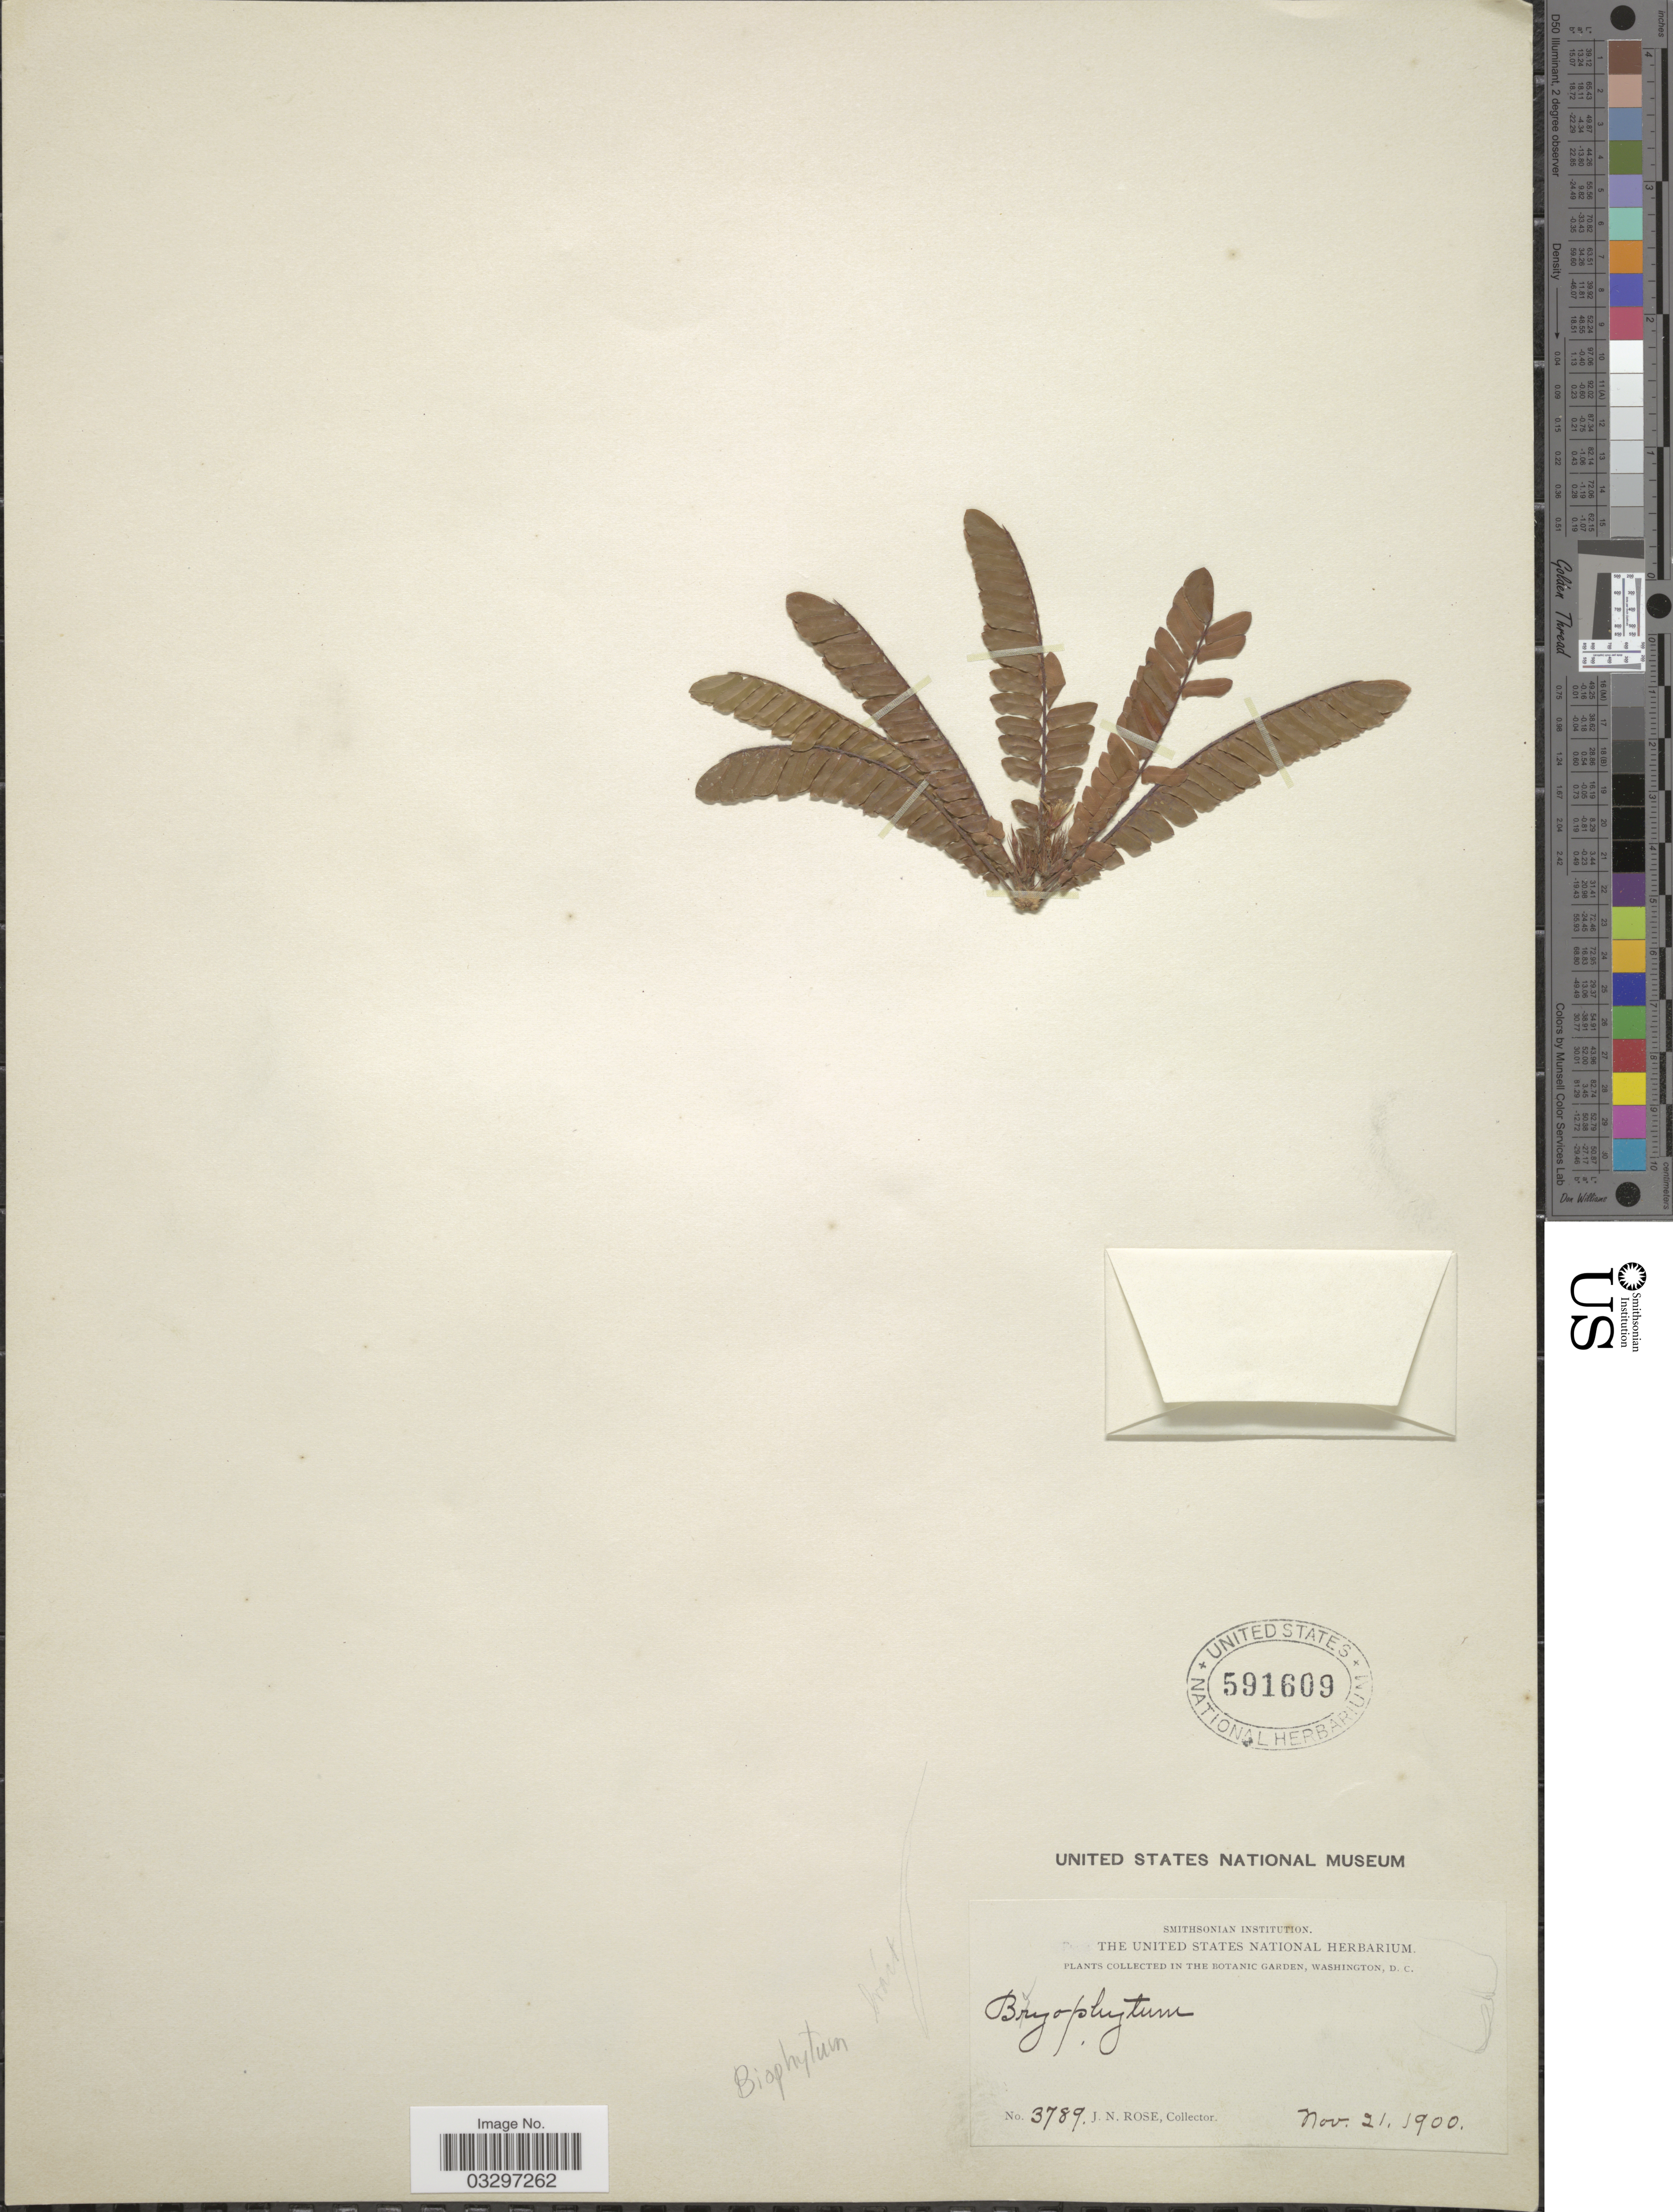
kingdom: Plantae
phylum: Tracheophyta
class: Magnoliopsida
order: Oxalidales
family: Oxalidaceae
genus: Biophytum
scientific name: Biophytum sp.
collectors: J. N. Rose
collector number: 3789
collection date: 1900-11-21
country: United States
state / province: District of Columbia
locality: In the Botanic Garden, Washington, D.C.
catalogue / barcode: US 591609